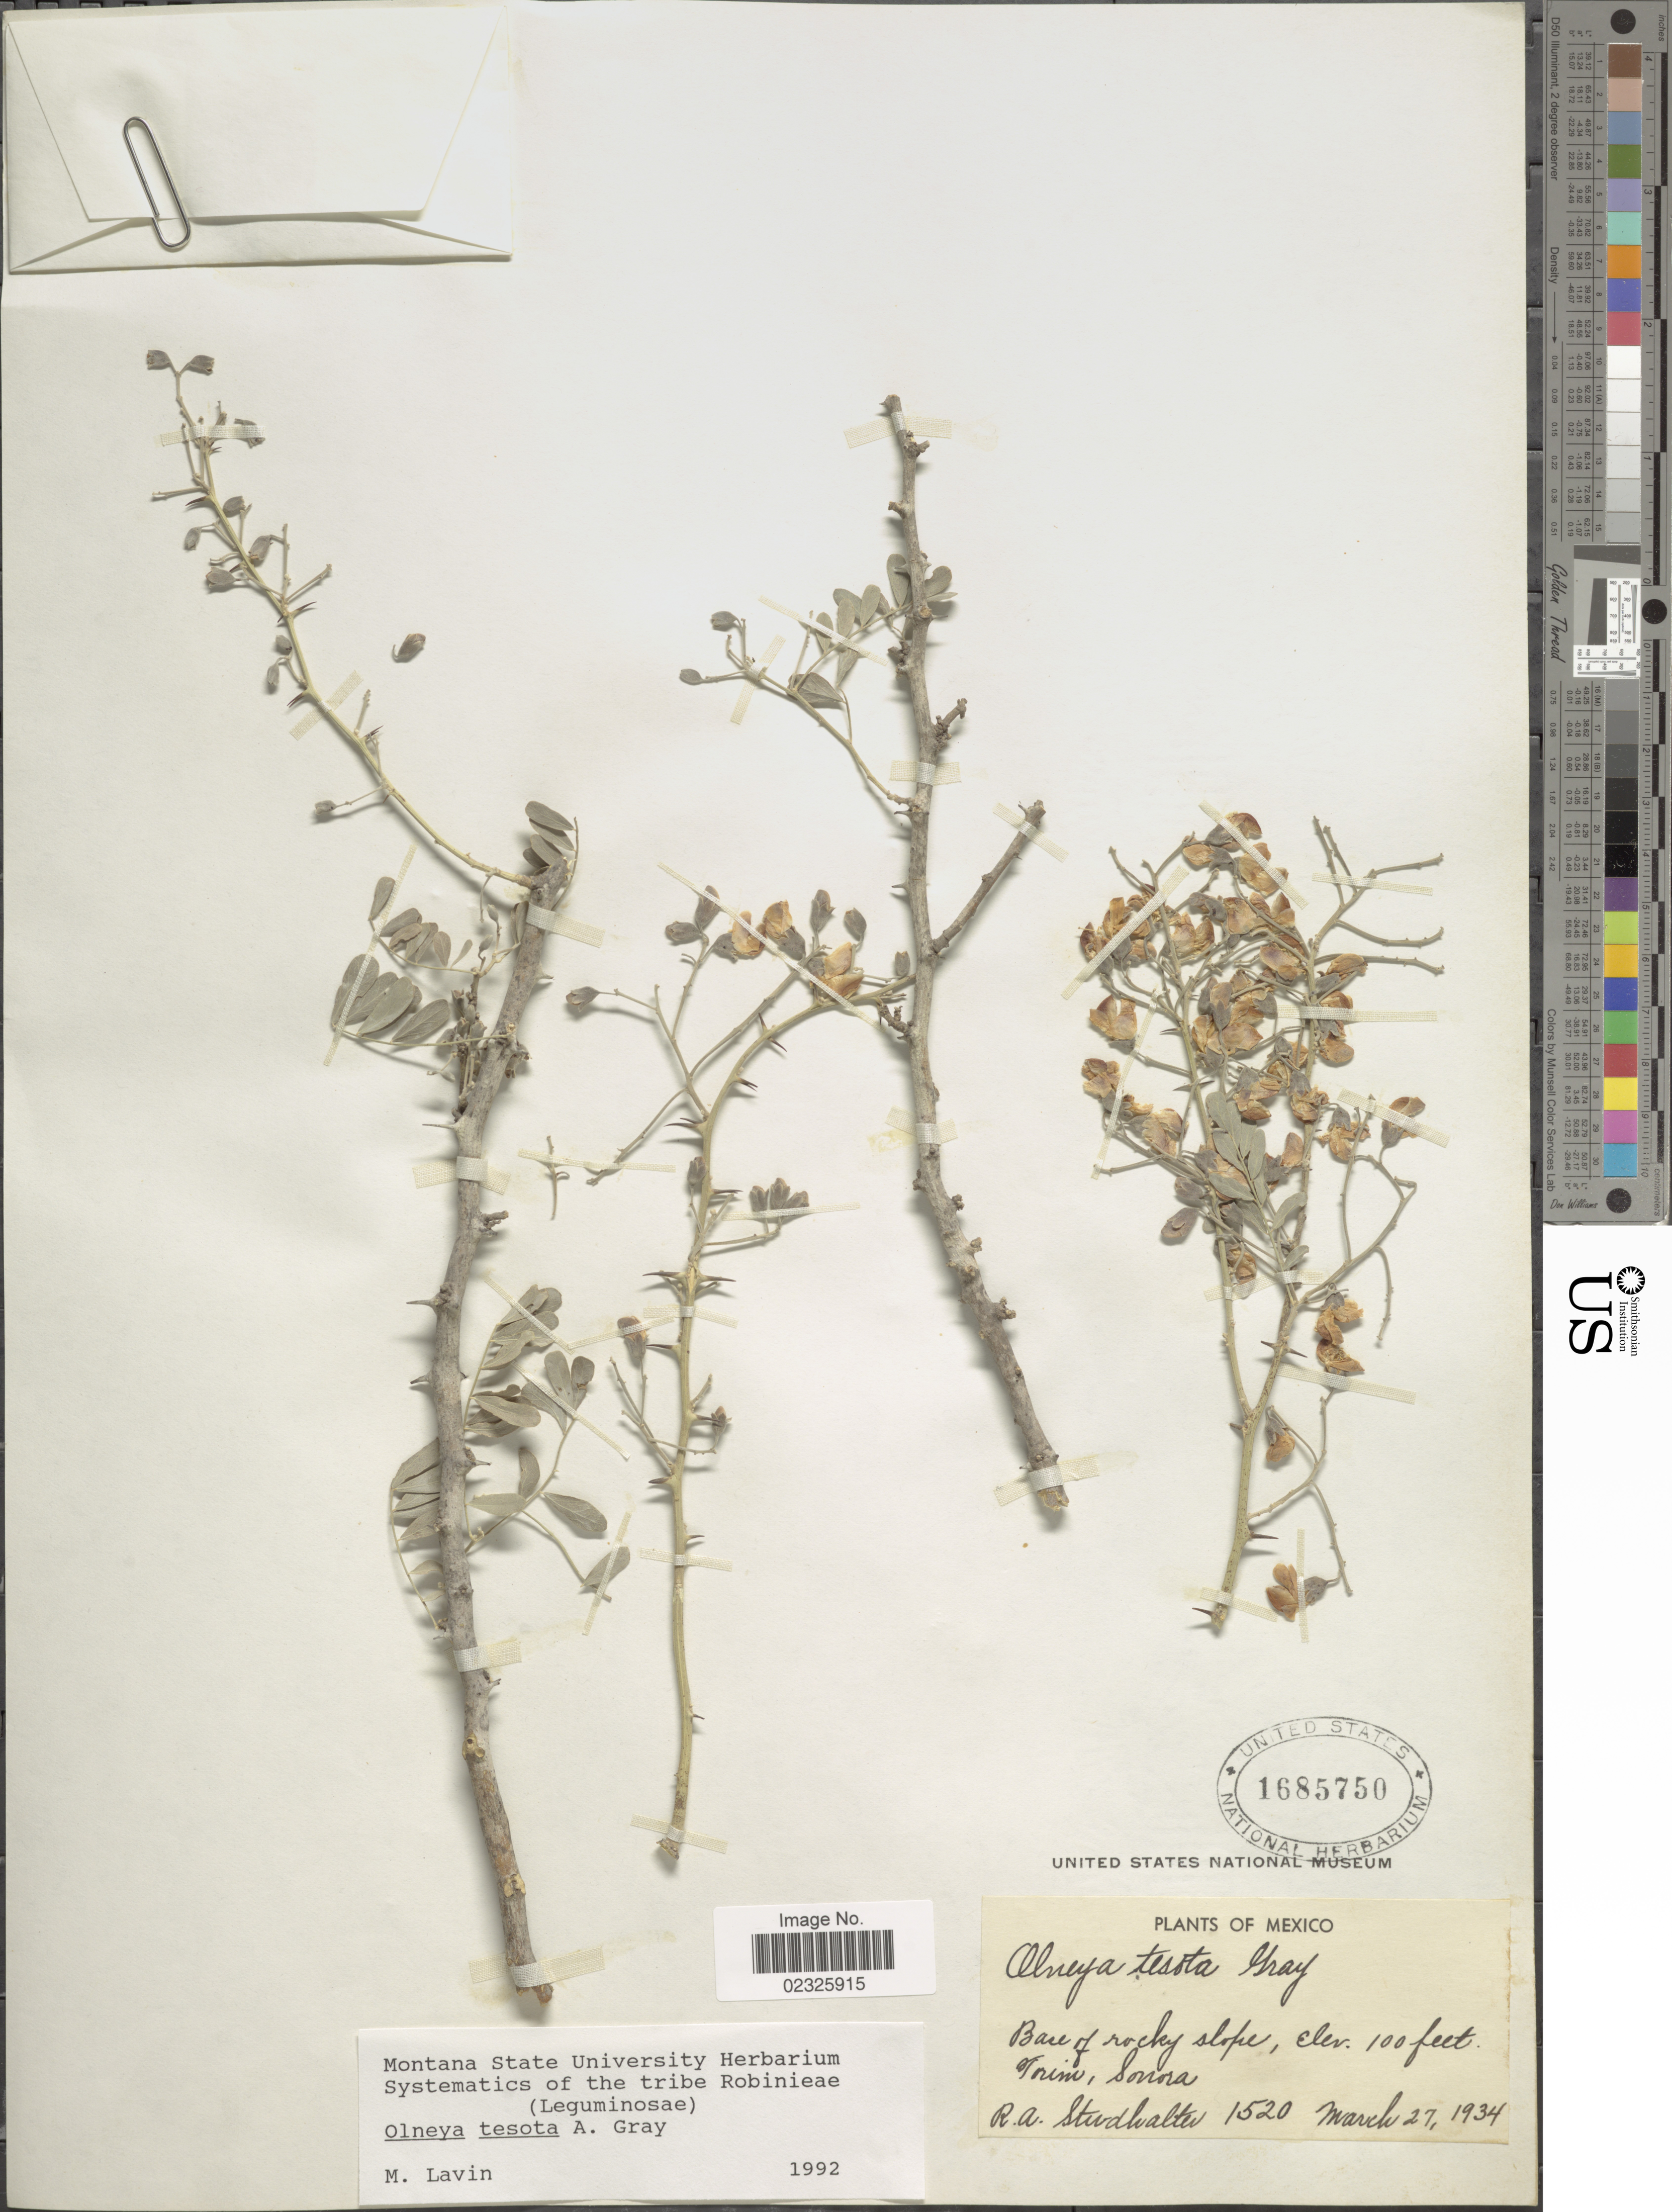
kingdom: Plantae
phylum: Tracheophyta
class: Magnoliopsida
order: Fabales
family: Fabaceae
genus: Olneya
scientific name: Olneya tesota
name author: A. Gray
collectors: R. Studhalter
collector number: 1520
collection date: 1934-03-27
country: Mexico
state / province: Sonora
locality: Base of rocky slope, Torim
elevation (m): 30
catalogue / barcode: US 1685750